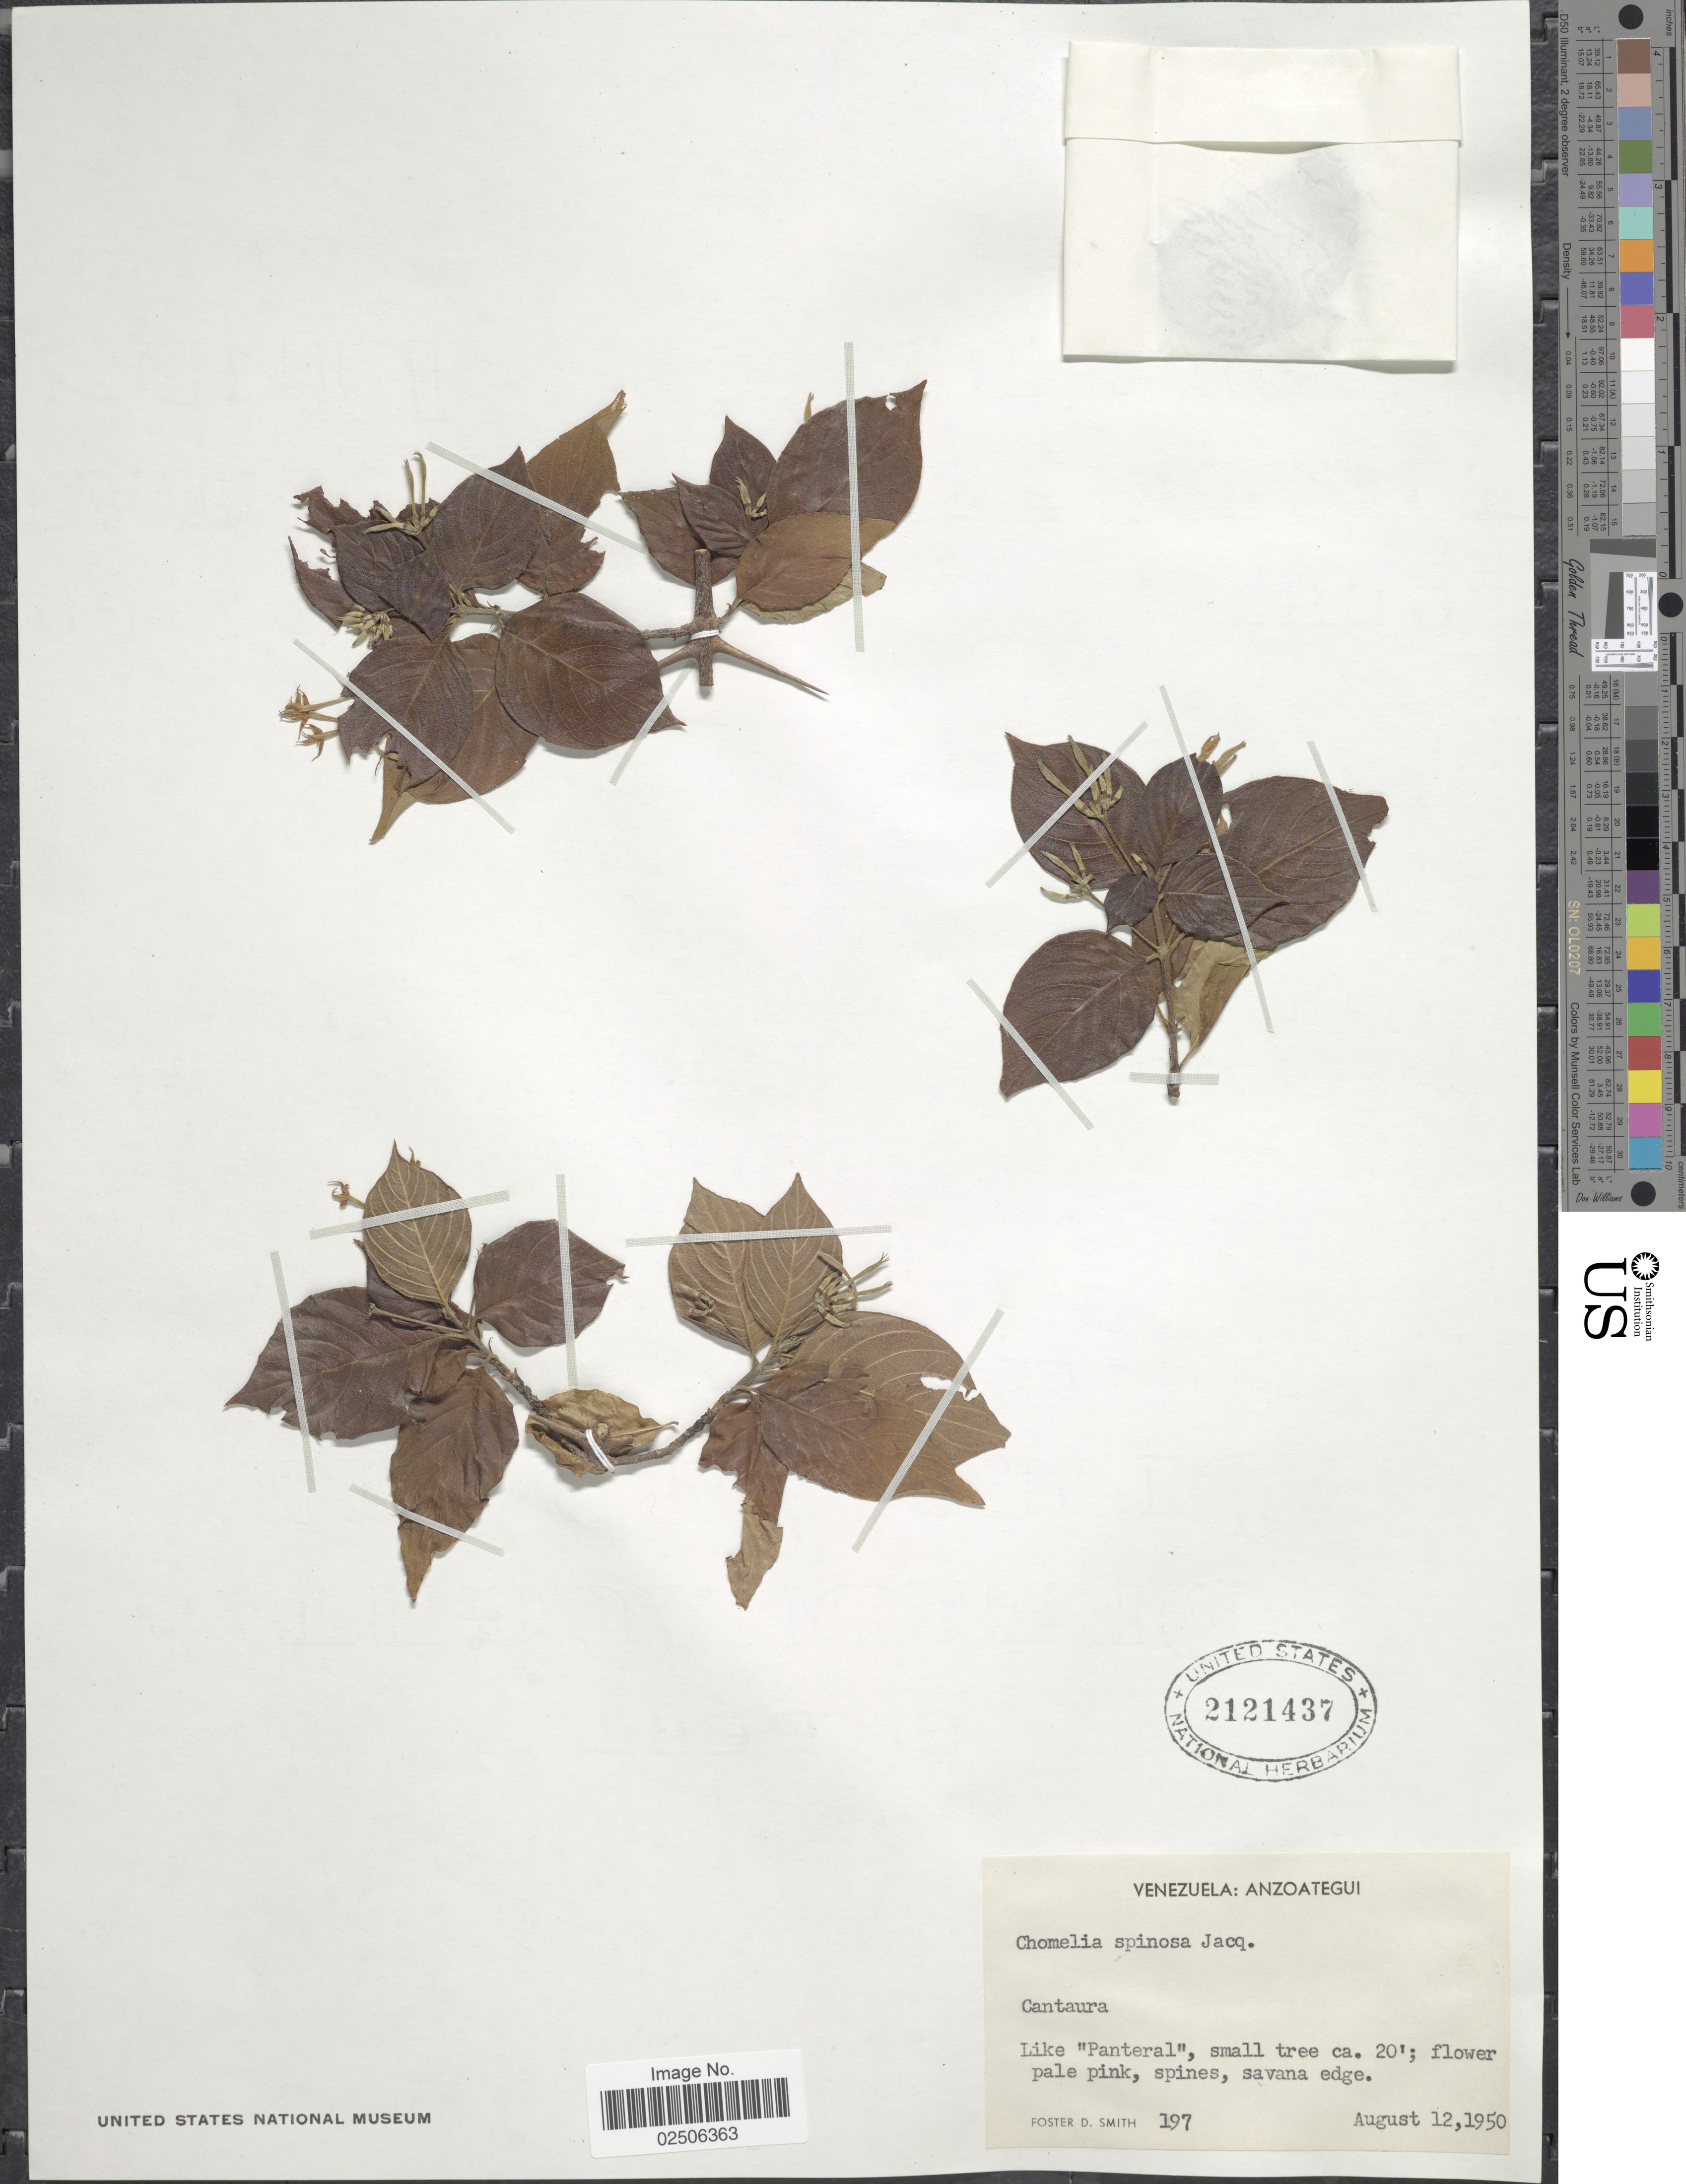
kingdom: Plantae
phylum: Tracheophyta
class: Magnoliopsida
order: Gentianales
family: Rubiaceae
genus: Chomelia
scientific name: Chomelia spinosa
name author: Jacq.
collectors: F. Smith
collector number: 197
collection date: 1950-08-12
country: Venezuela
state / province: Anzoategui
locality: Cantaura, savana edge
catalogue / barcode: US 2121437